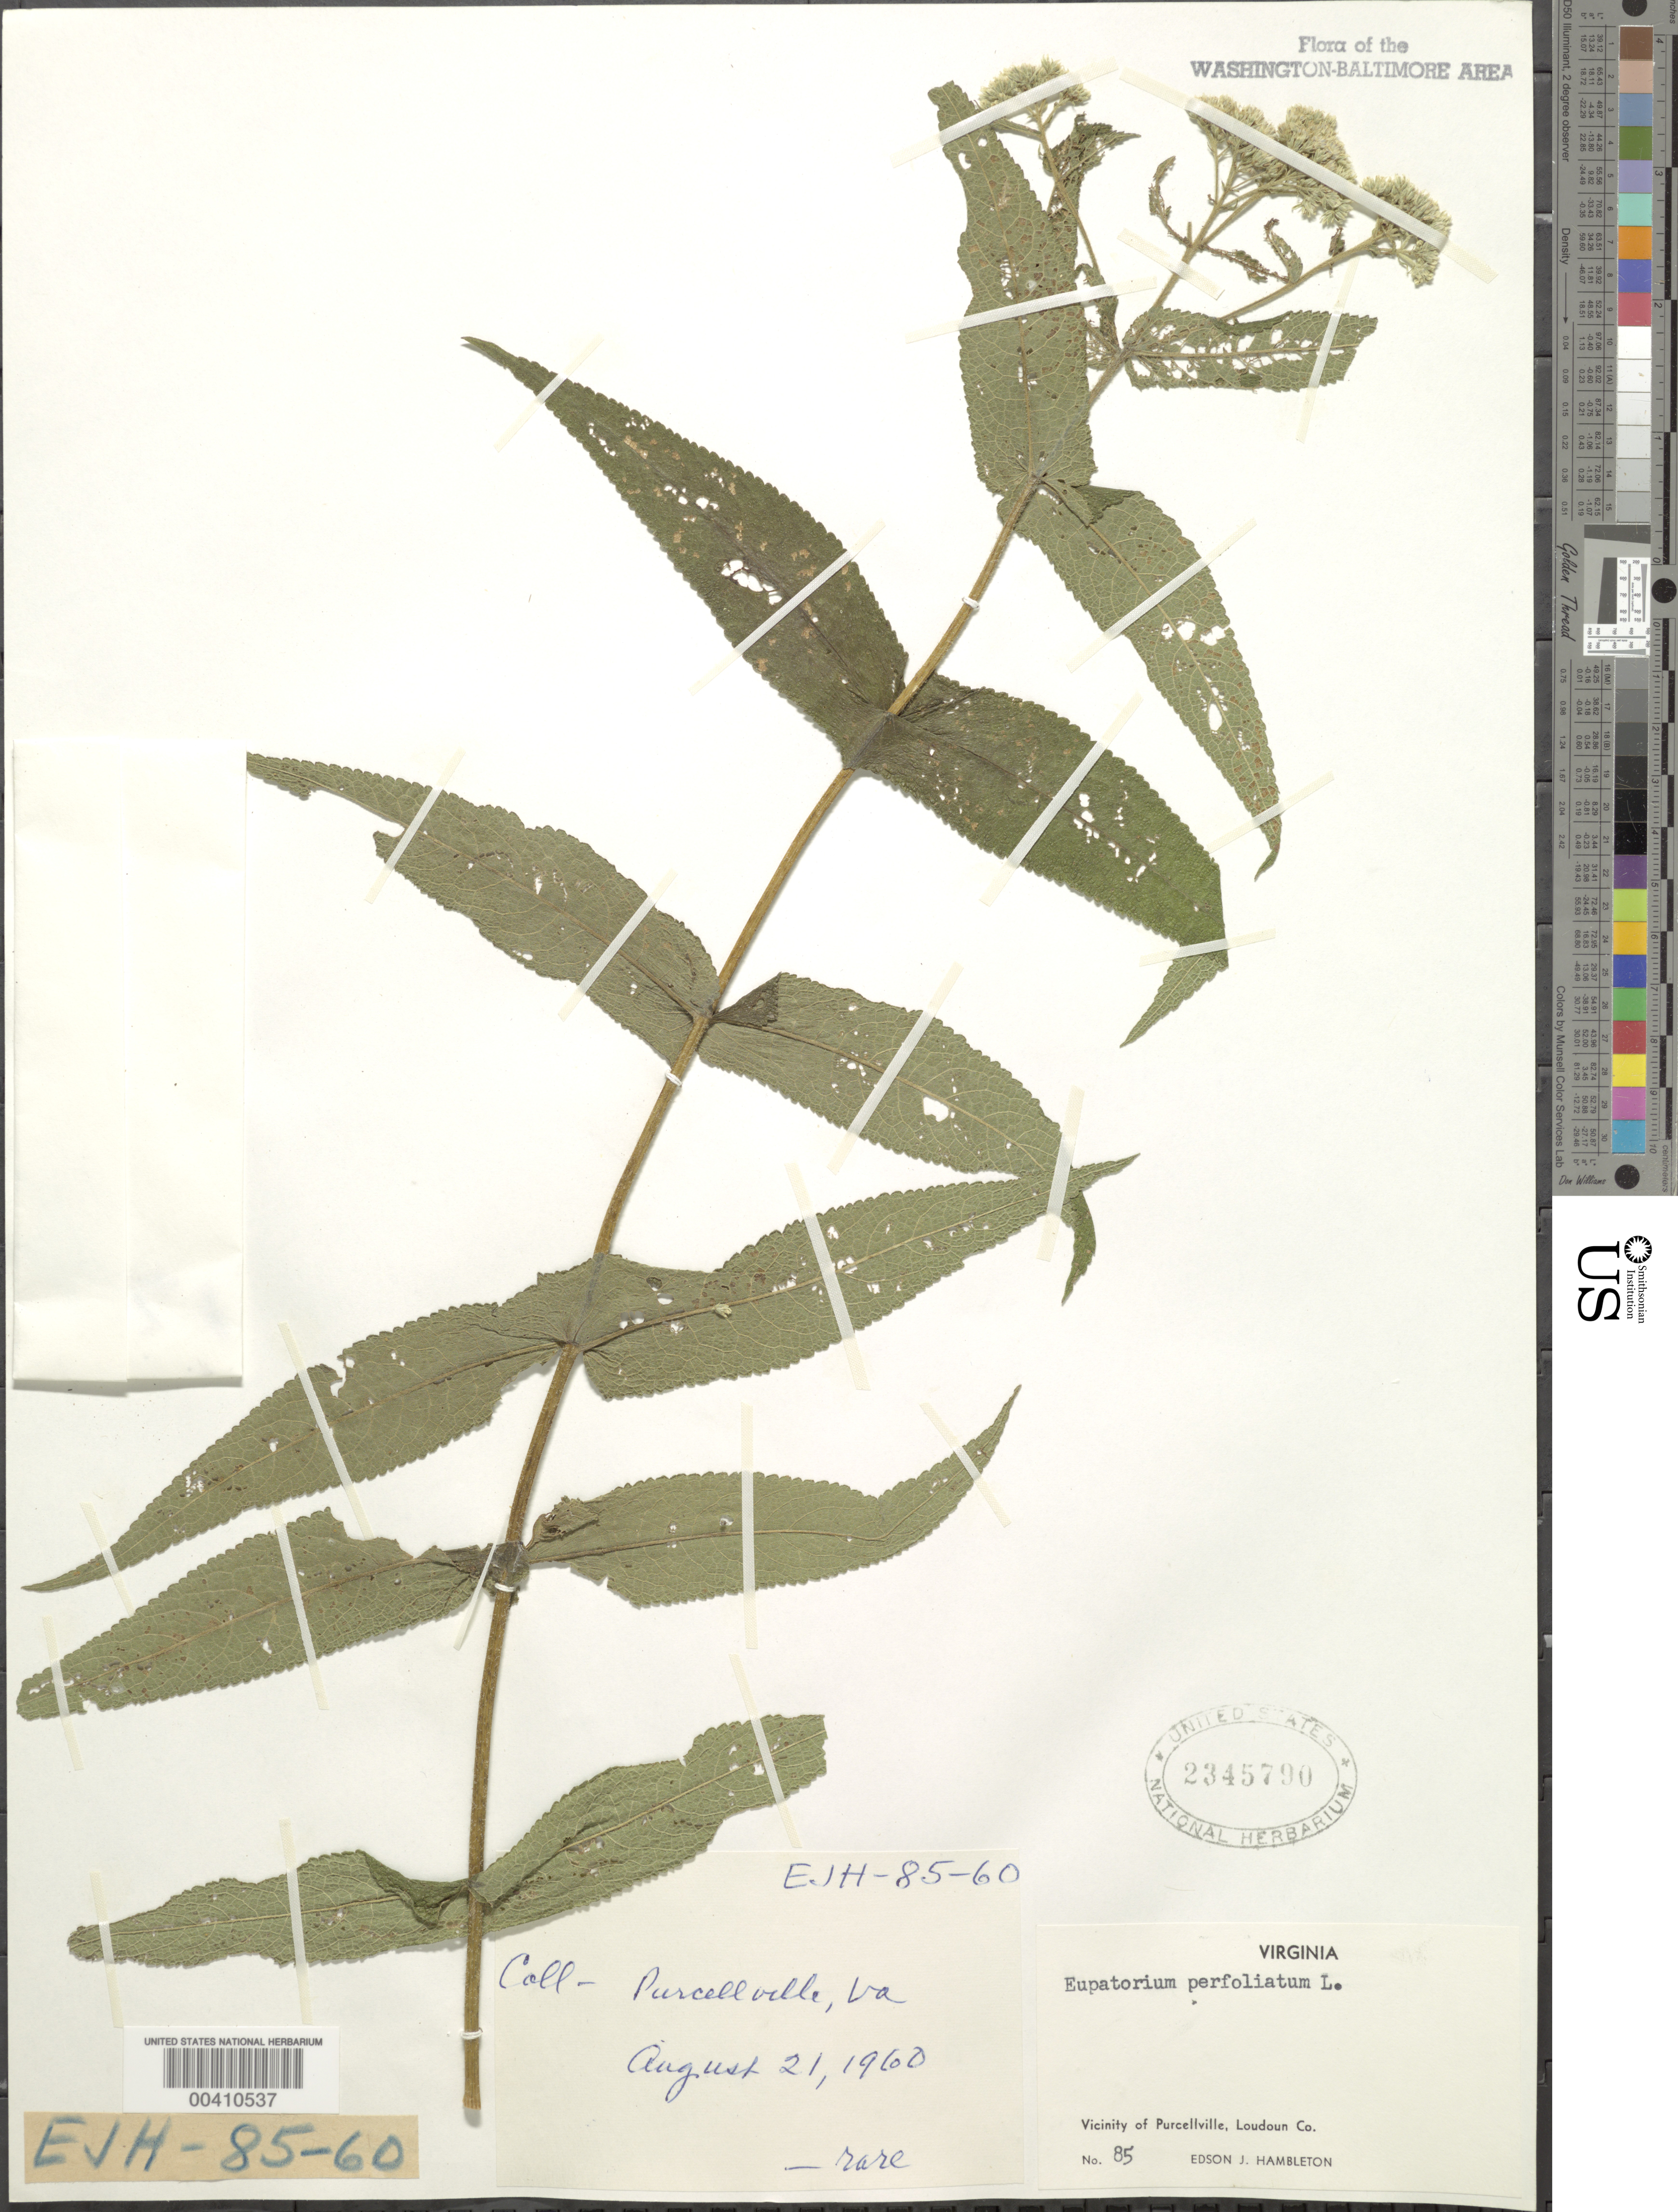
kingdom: Plantae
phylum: Tracheophyta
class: Magnoliopsida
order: Asterales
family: Asteraceae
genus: Eupatorium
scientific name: Eupatorium perfoliatum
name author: L.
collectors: E. Hambleton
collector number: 85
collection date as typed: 21 Aug 1960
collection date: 1960-08-21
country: United States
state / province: Virginia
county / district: Loudoun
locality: Purcellville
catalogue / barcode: US 2345790